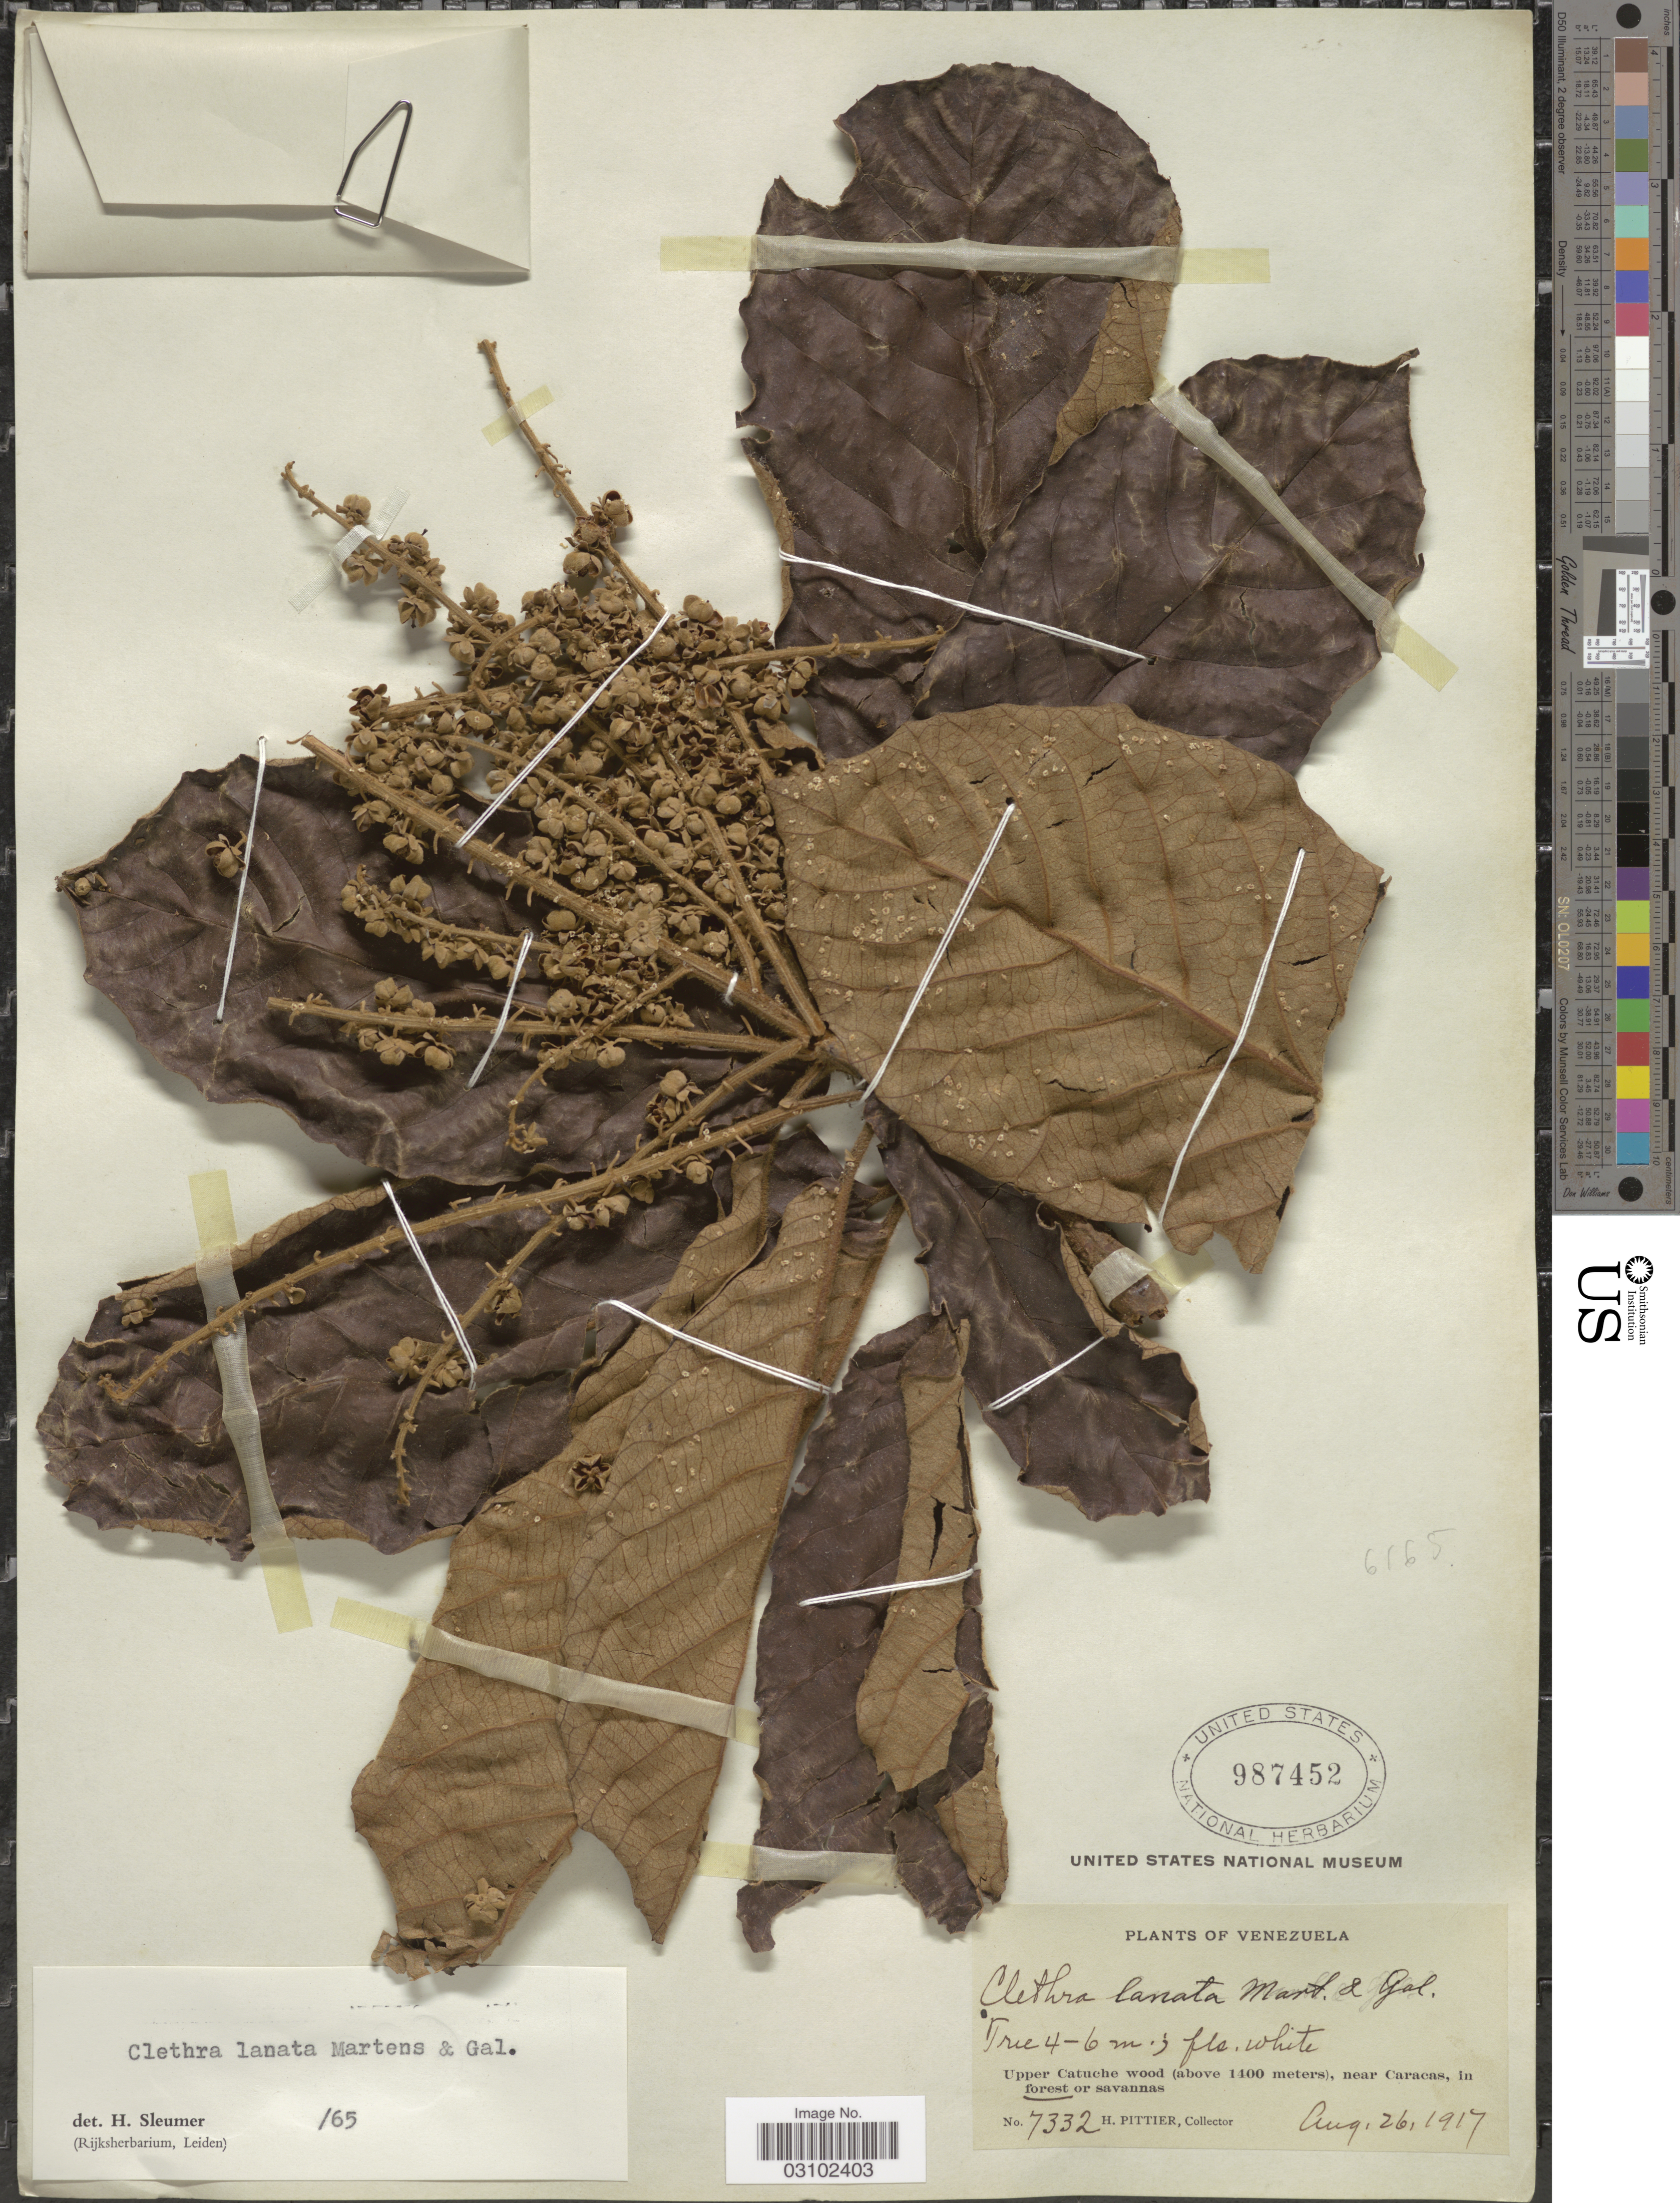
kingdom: Plantae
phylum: Tracheophyta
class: Magnoliopsida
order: Ericales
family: Clethraceae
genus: Clethra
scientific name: Clethra lanata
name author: M. Martens & Galeotti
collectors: H. F. Pittier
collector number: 7332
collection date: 1917-08-26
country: Venezuela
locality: Upper Catuche wood, near Caracas, in forest or savannas.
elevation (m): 1400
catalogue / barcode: US 987452